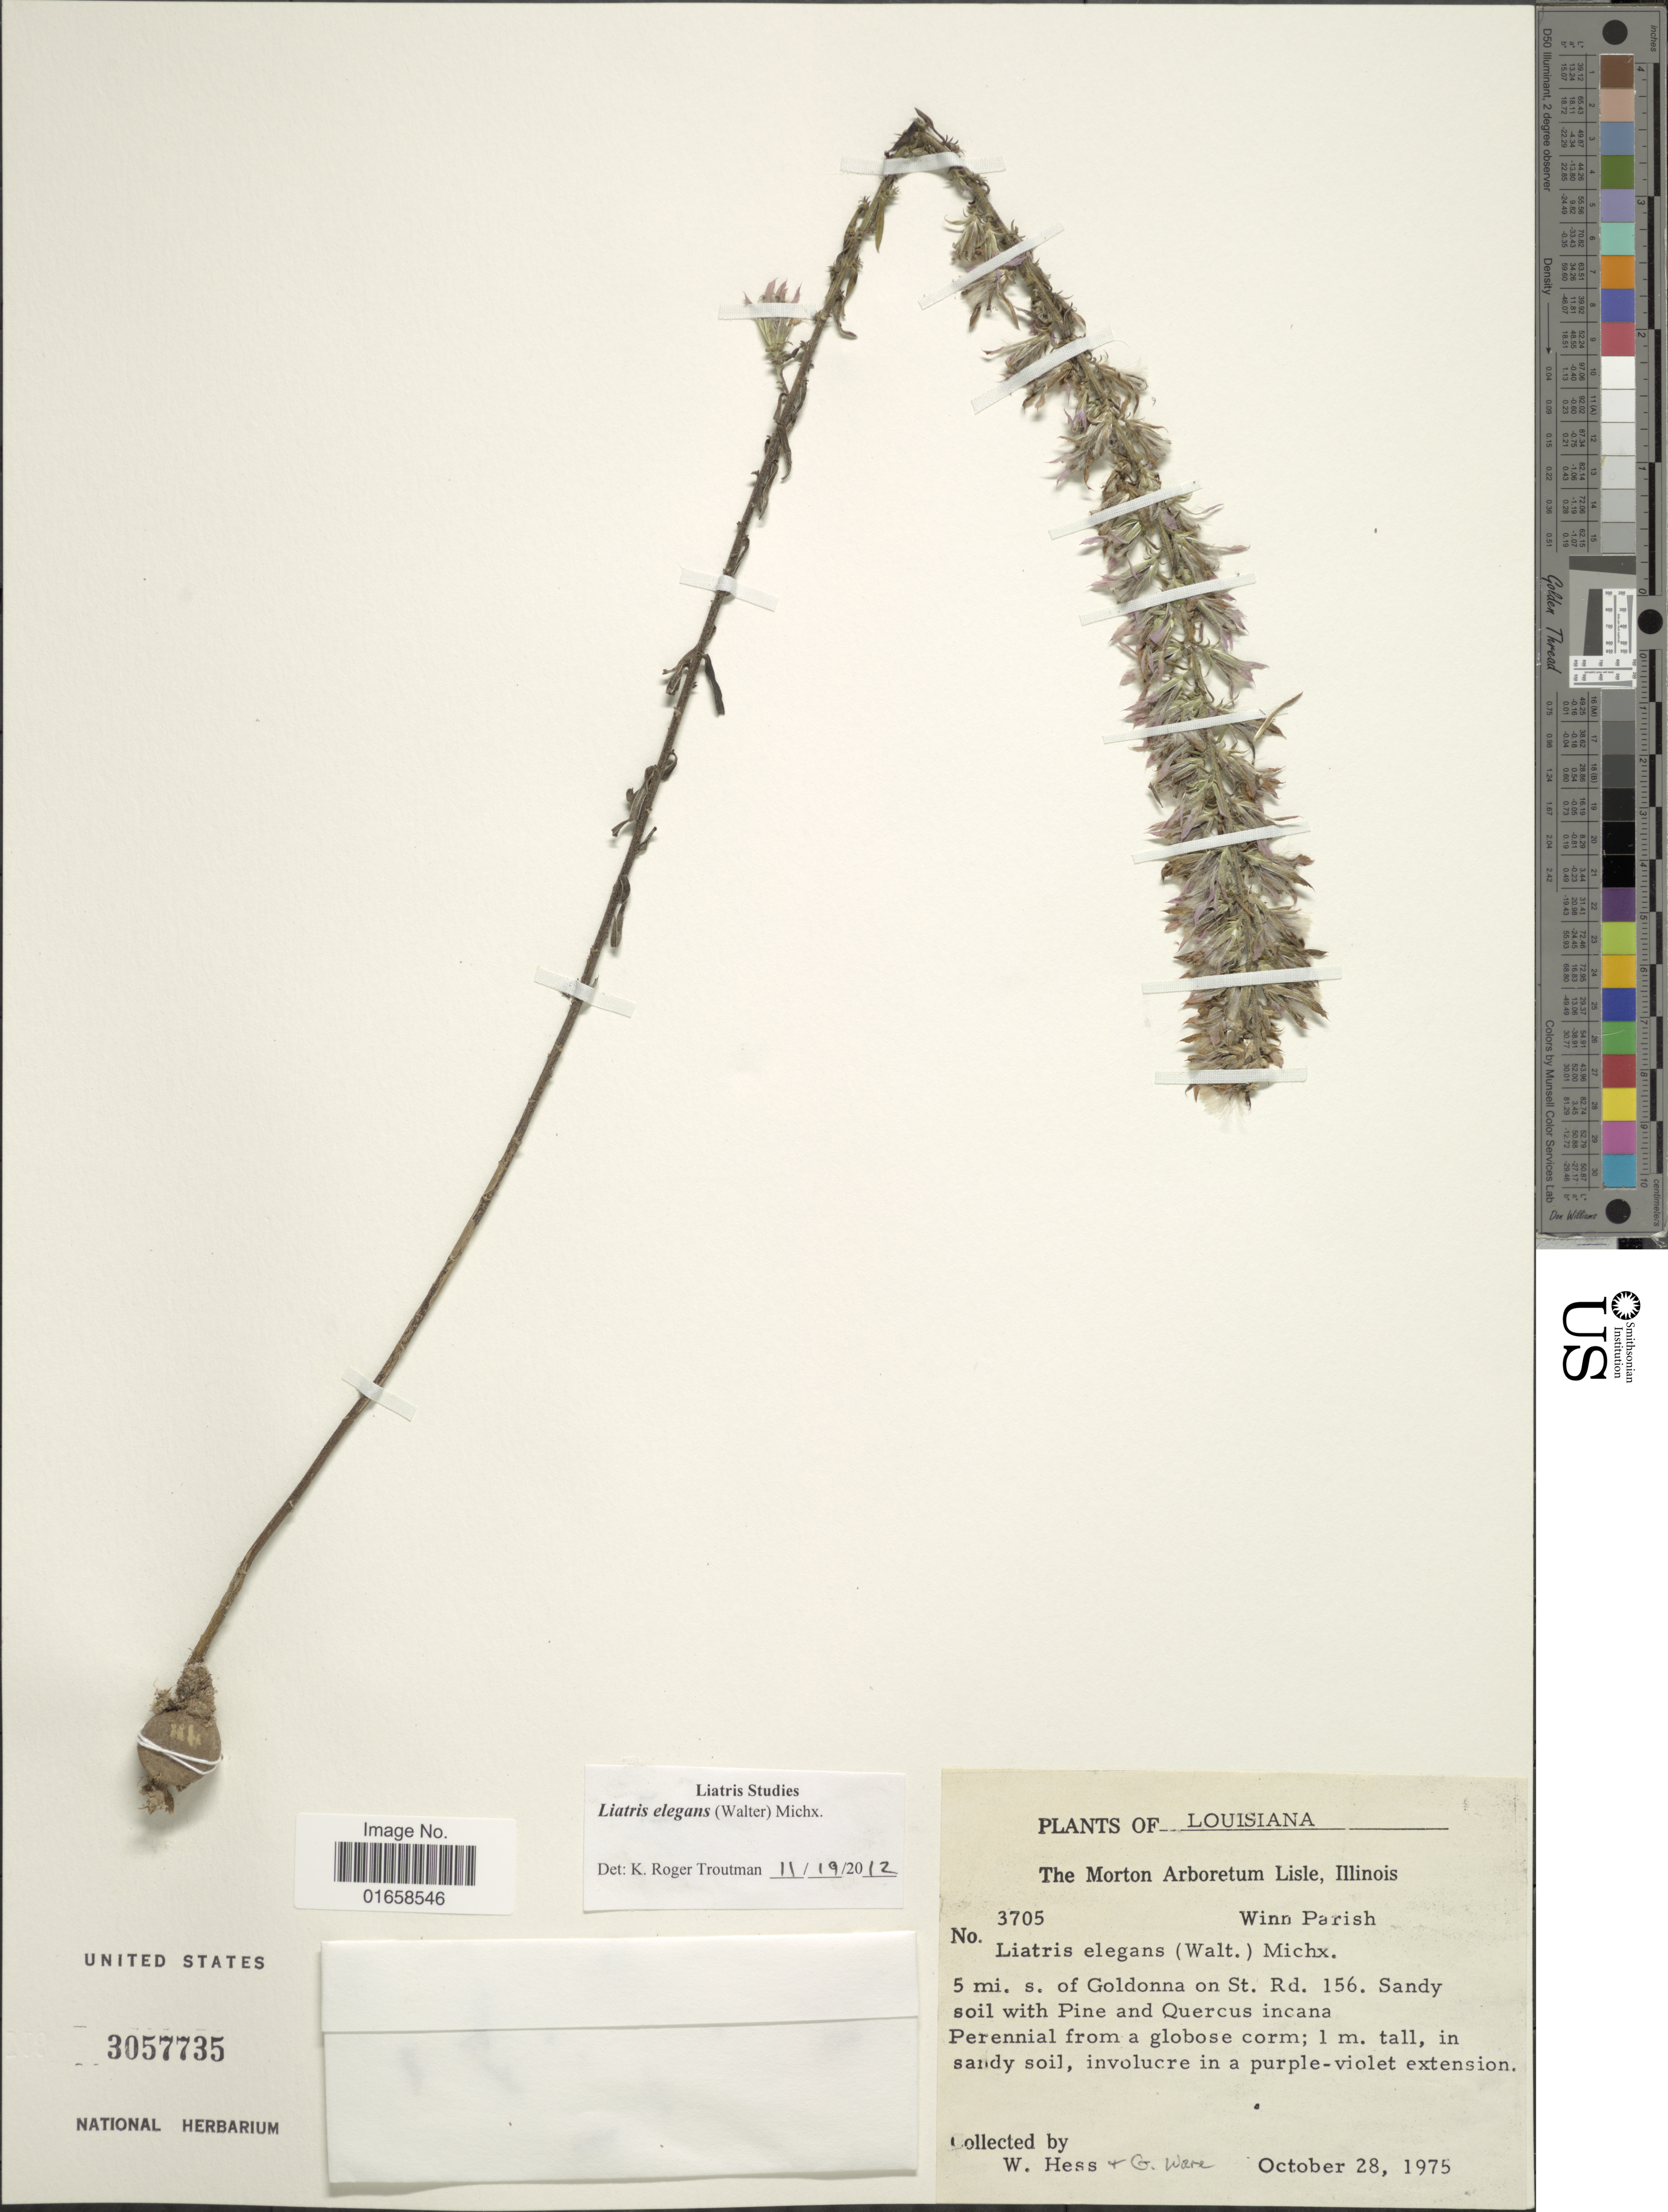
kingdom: Plantae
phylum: Tracheophyta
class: Magnoliopsida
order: Asterales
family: Asteraceae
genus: Liatris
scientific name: Liatris elegans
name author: (Walter) Michx.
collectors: W. Hess & G. Ware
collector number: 3705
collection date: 1975-10-28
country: United States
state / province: Louisiana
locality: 5 mi. s. of Goldonna on St. Rd. 156, Winn Parish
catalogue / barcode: US 3057735